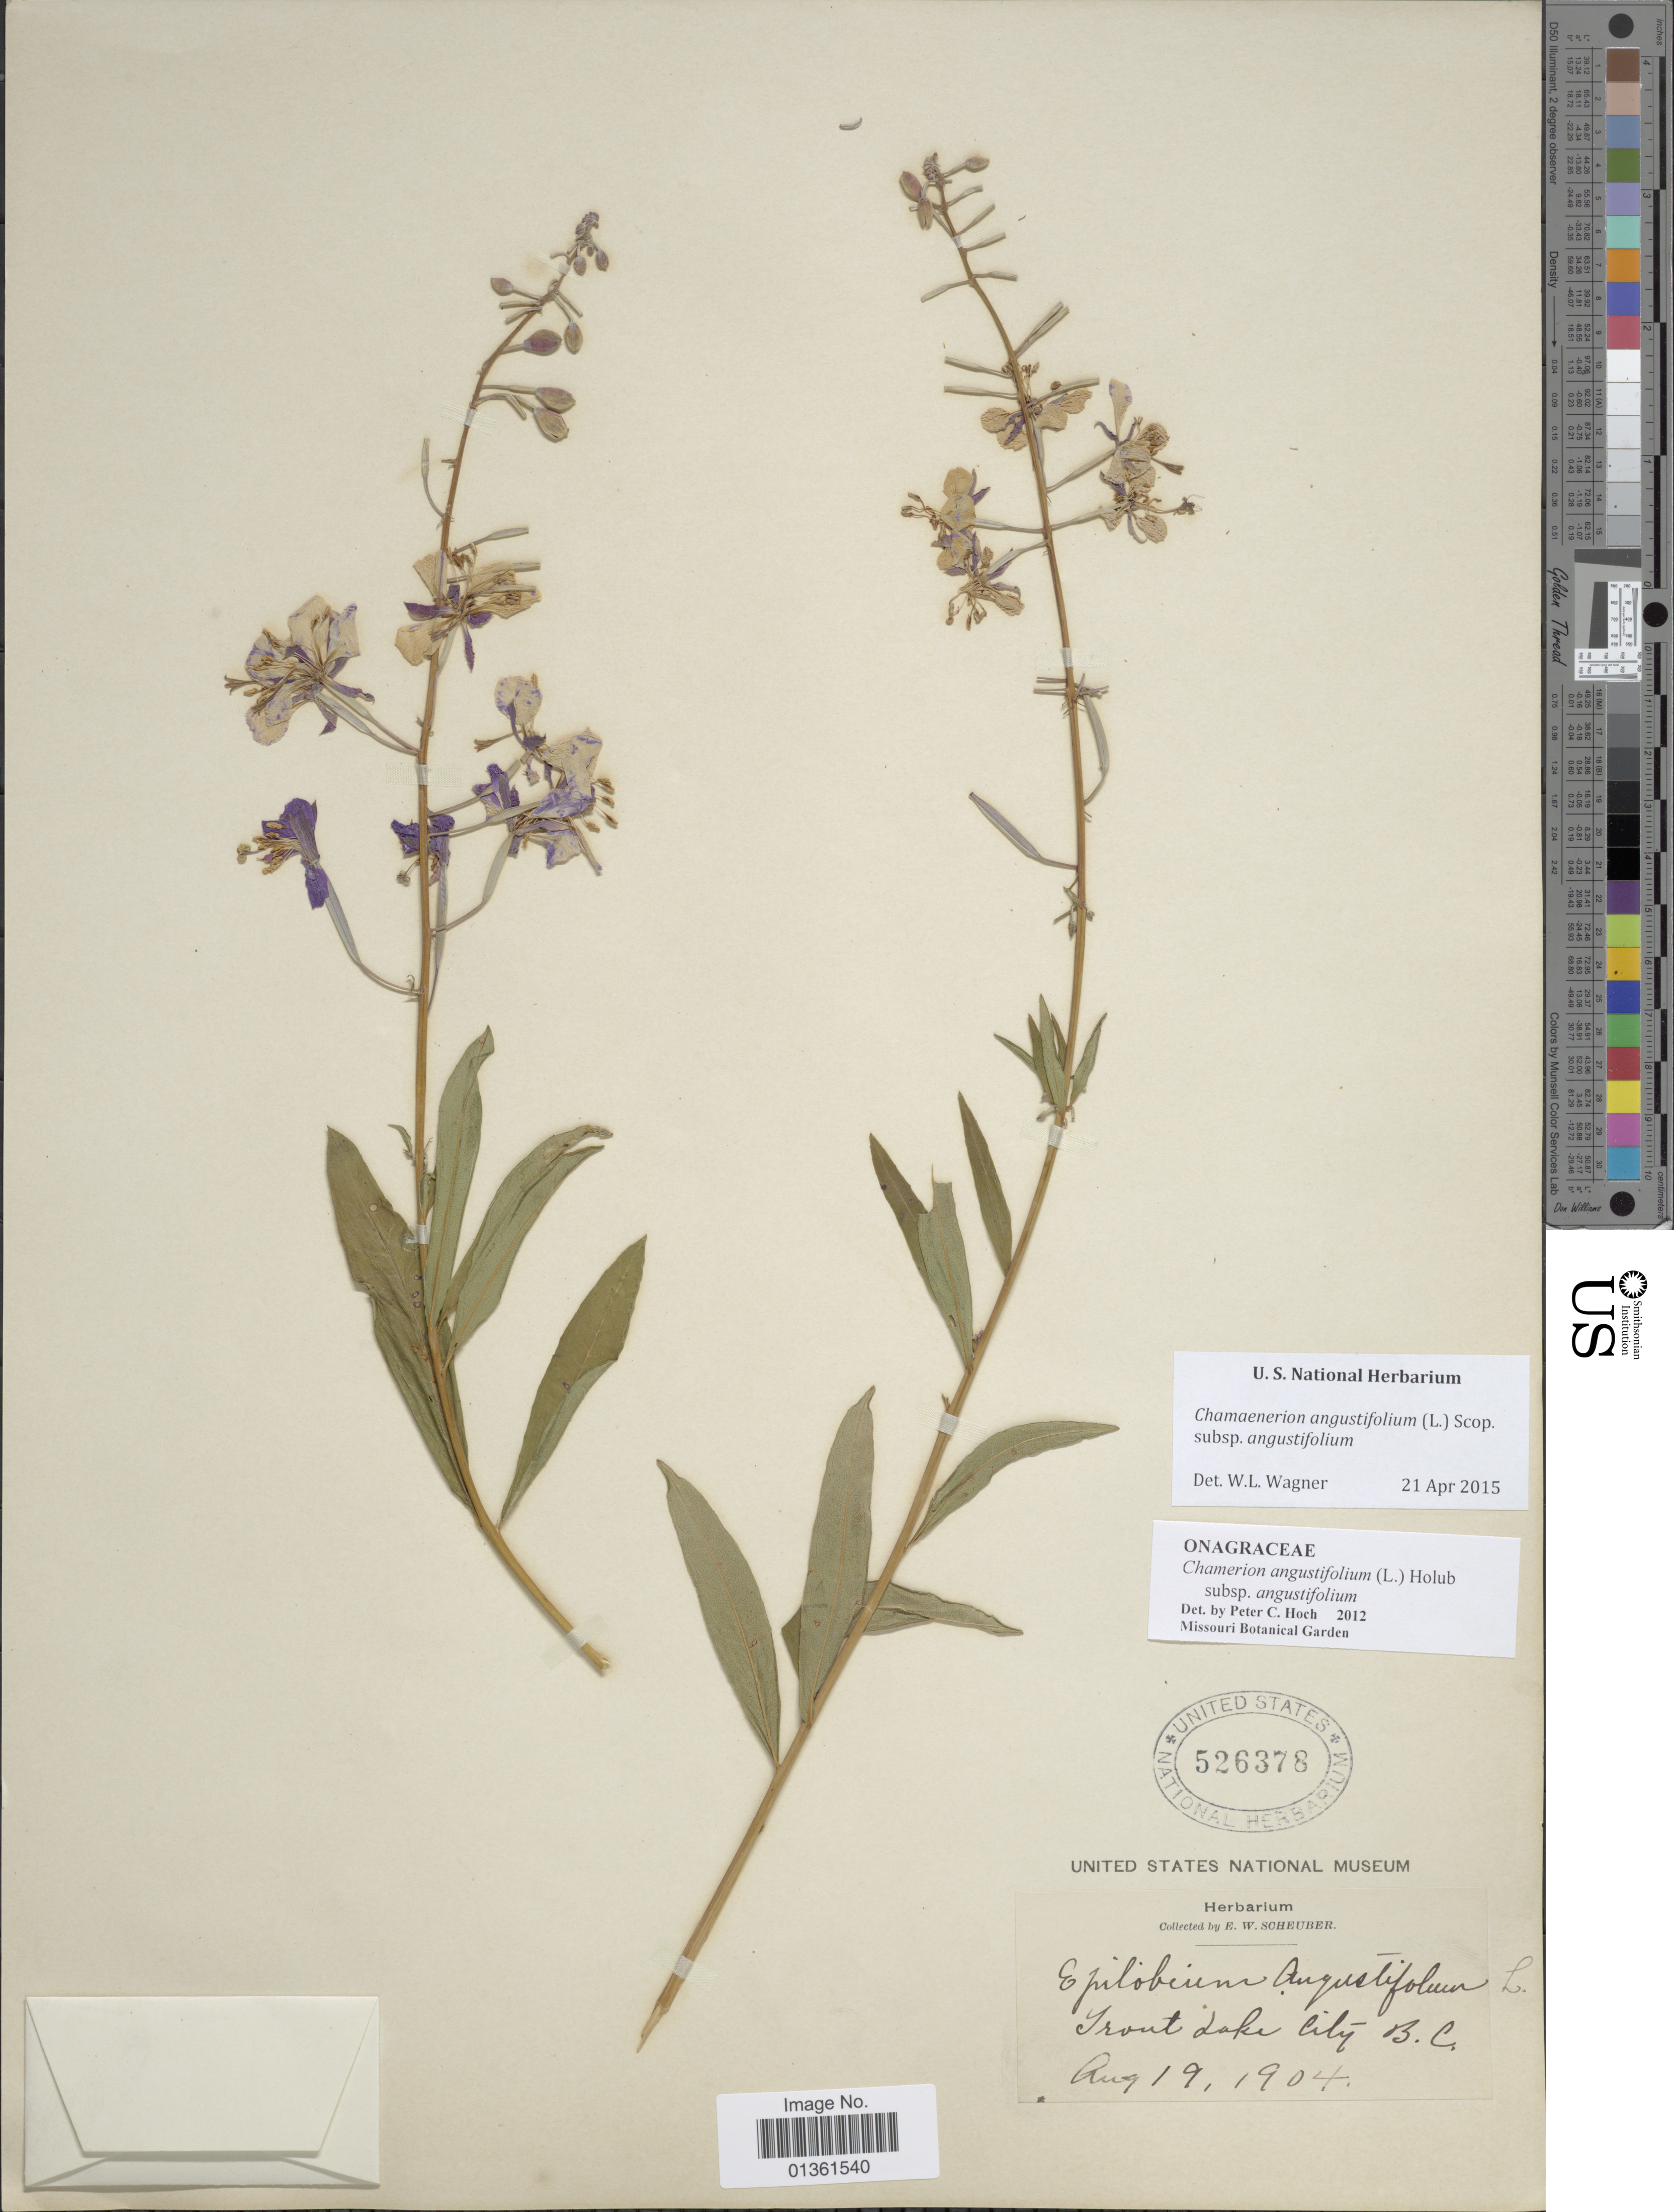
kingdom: Plantae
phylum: Tracheophyta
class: Magnoliopsida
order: Myrtales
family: Onagraceae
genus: Chamaenerion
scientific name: Chamaenerion angustifolium subsp. angustifolium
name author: (L.) Scop.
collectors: E. Scheuber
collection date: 1904-08-19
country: Canada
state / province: British Columbia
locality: Trout Lake City B.C.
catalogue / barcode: US 526378